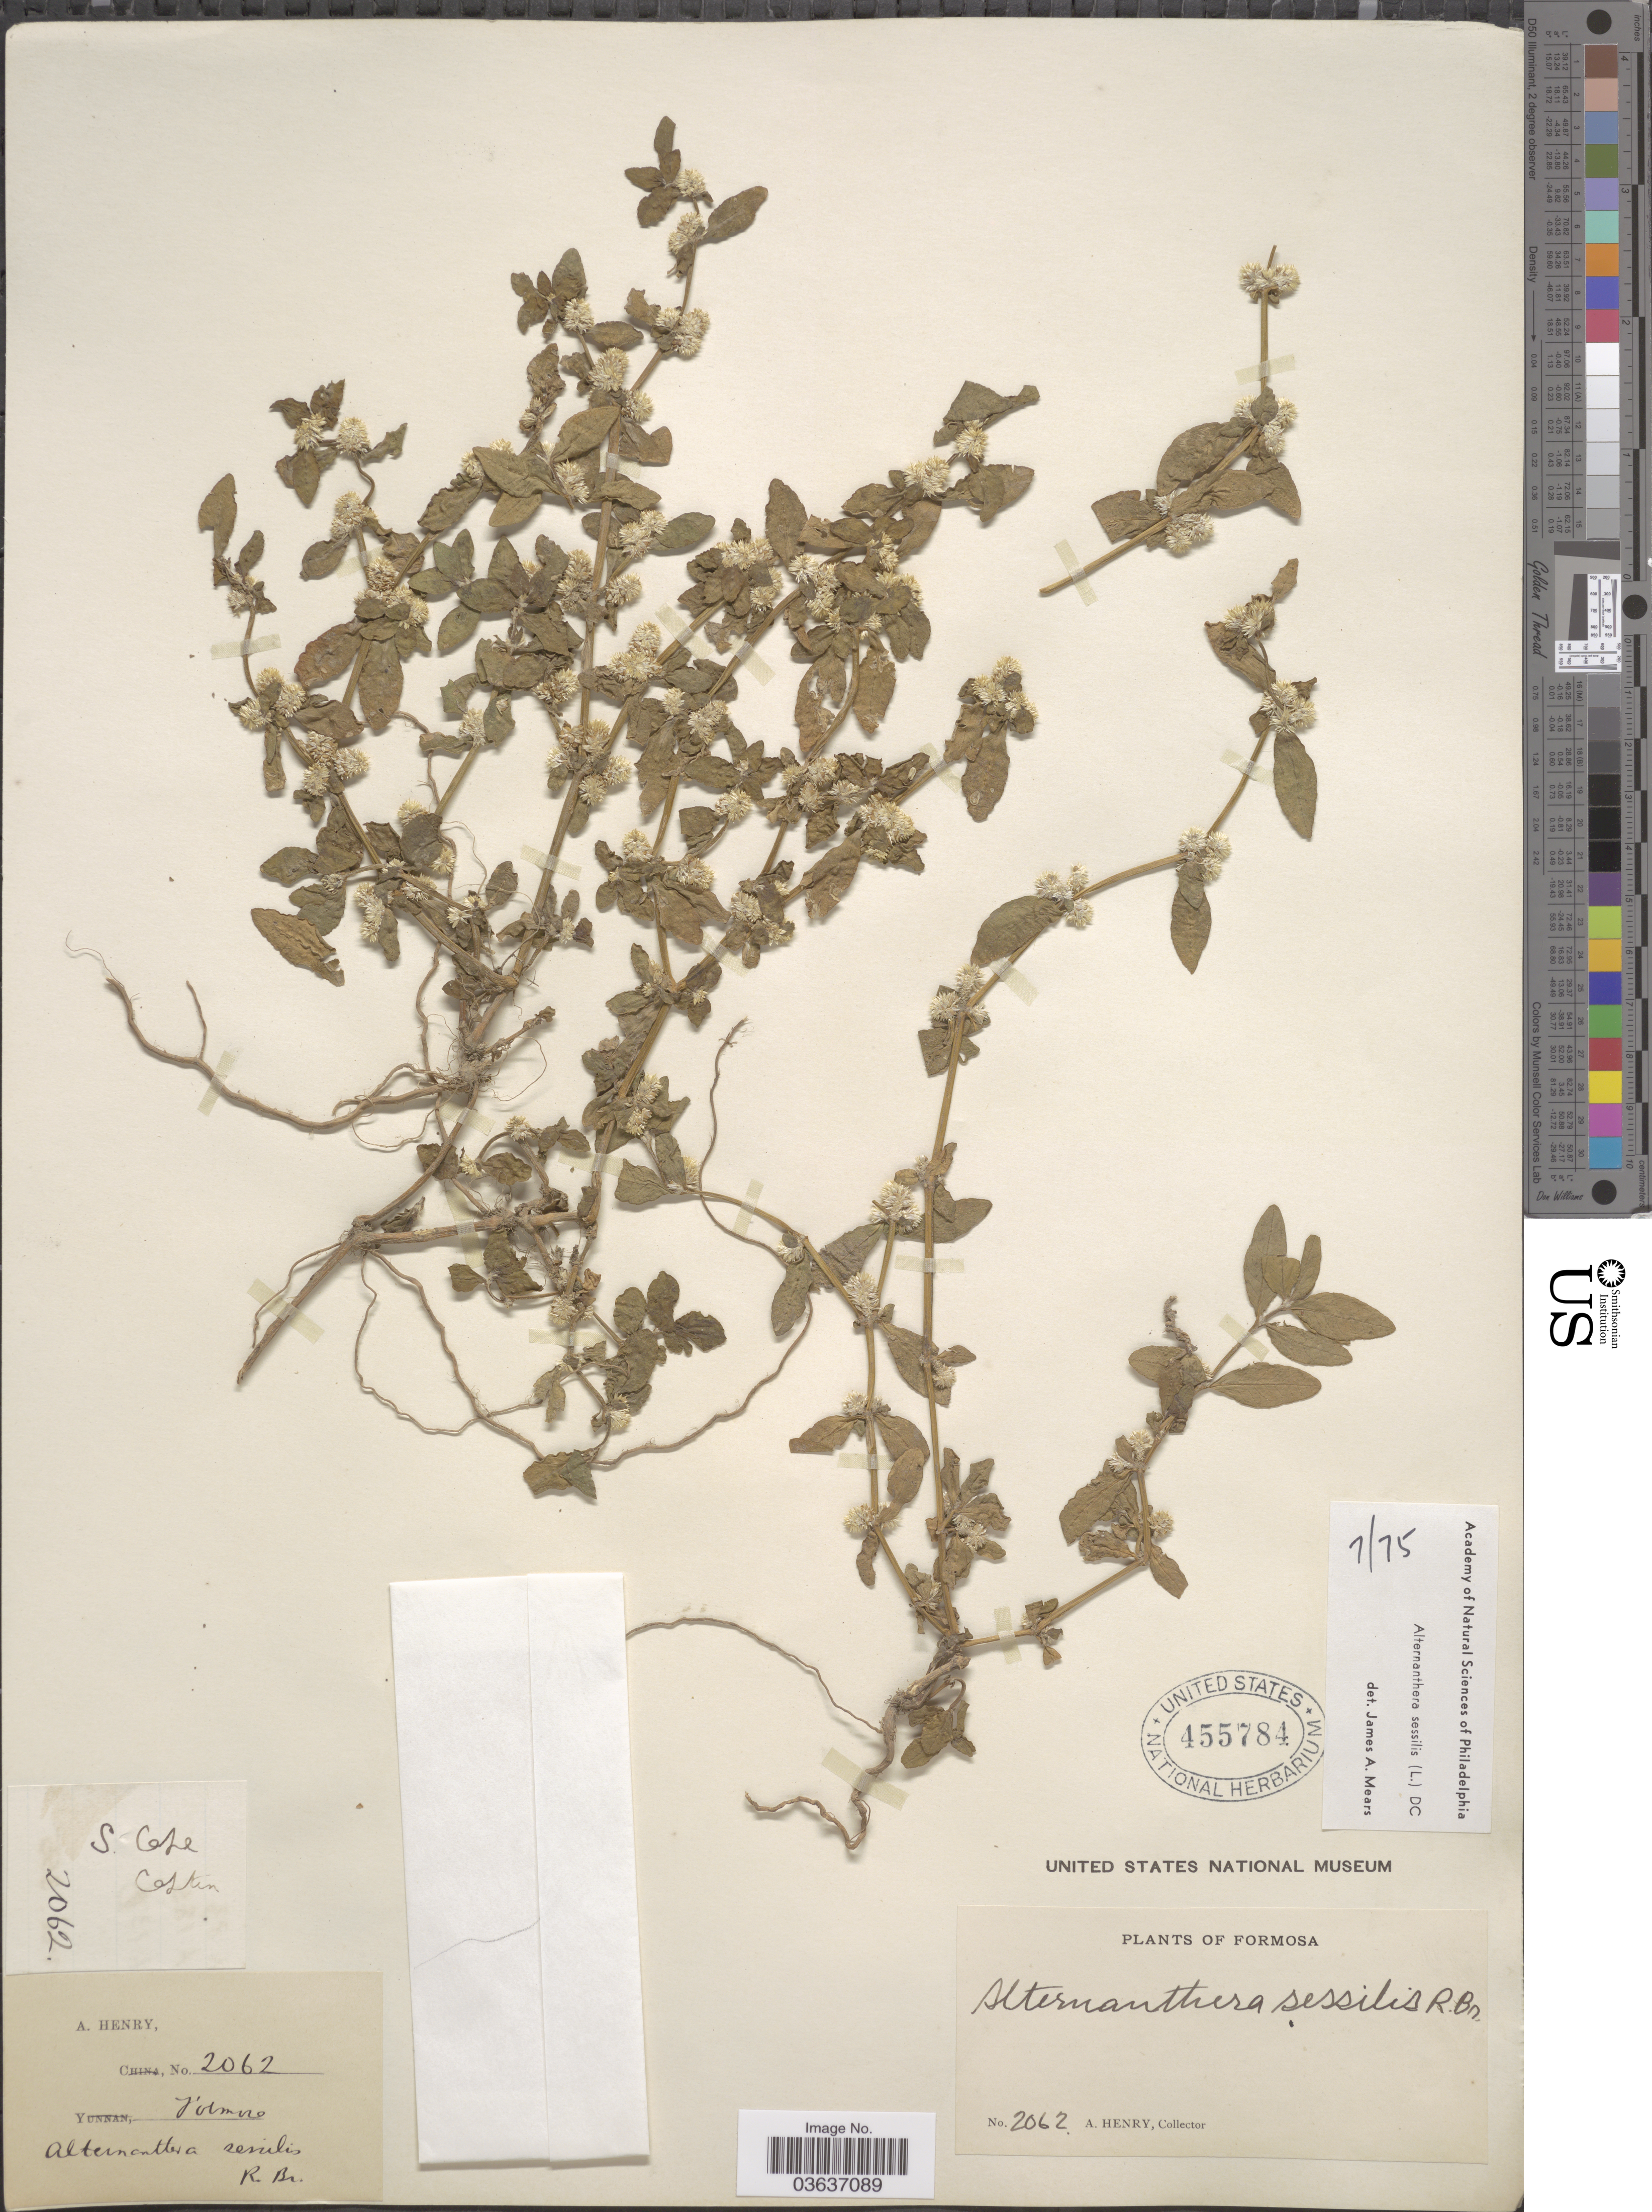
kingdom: Plantae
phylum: Tracheophyta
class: Magnoliopsida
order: Caryophyllales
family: Amaranthaceae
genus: Alternanthera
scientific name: Alternanthera sessilis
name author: (L.) DC.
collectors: A. Henry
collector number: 2062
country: Taiwan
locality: Formosa.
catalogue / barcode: US 455784